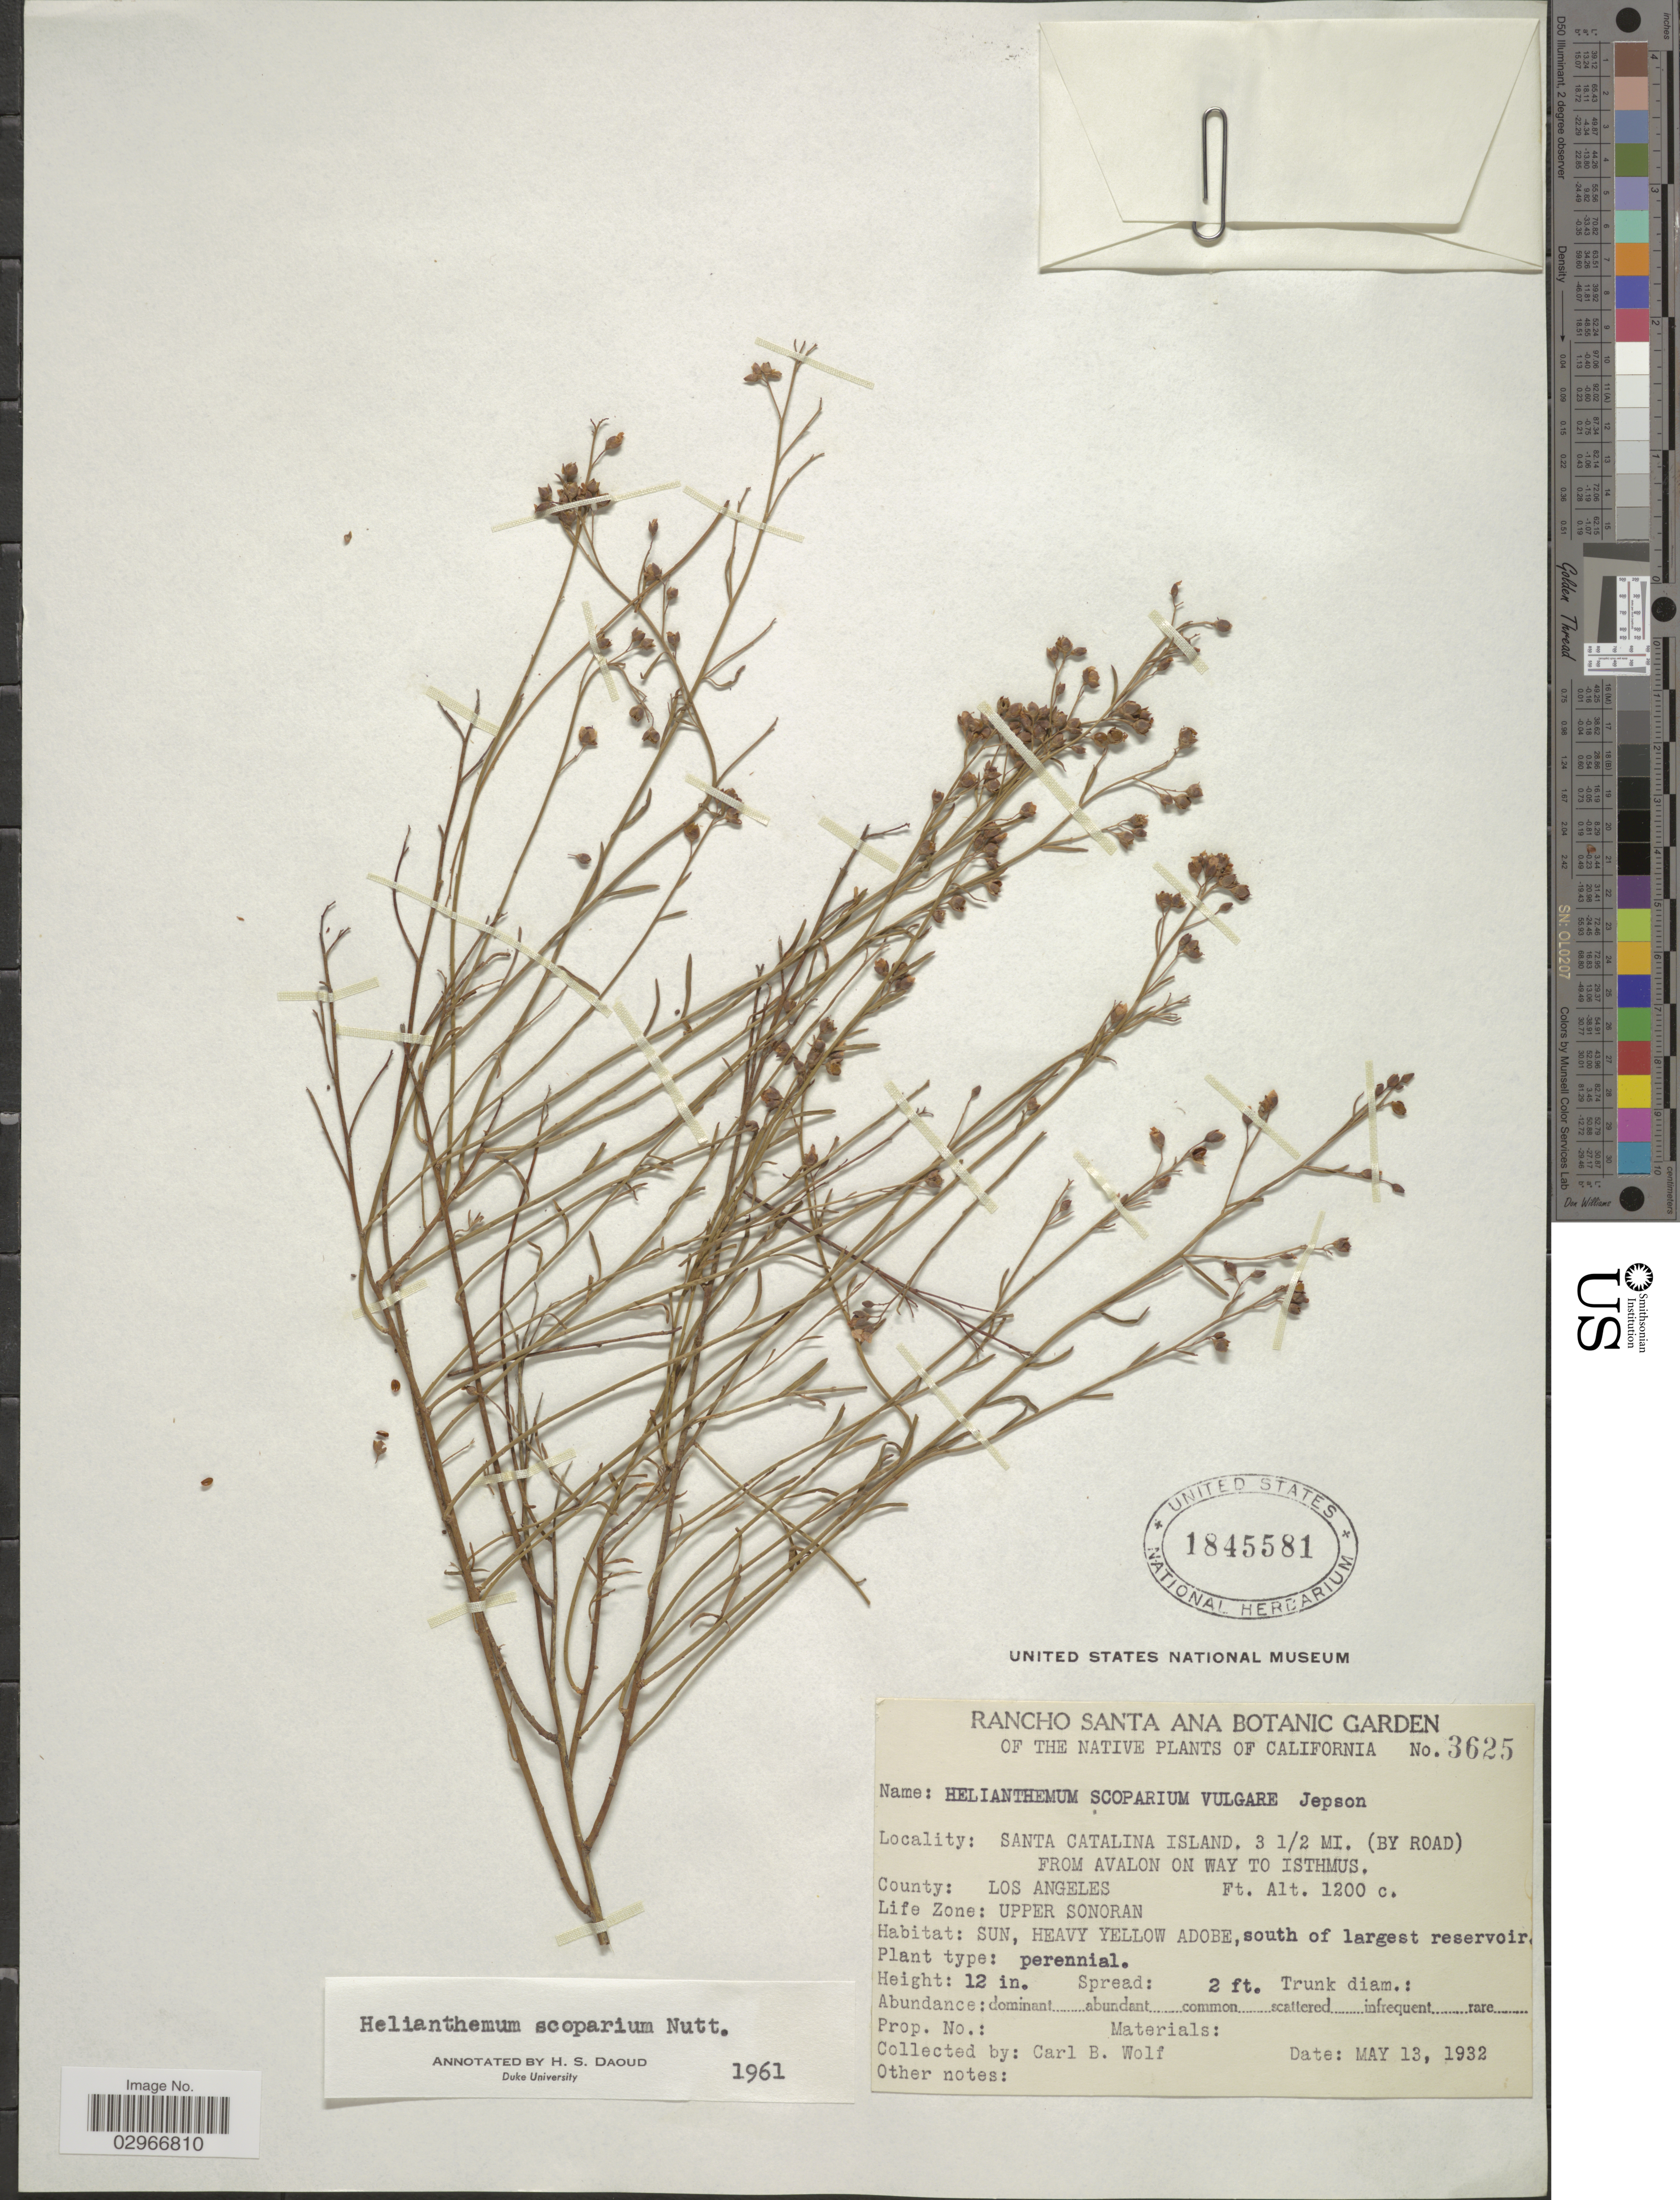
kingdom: Plantae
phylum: Tracheophyta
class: Magnoliopsida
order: Malvales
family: Cistaceae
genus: Helianthemum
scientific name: Helianthemum scoparium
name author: Nutt. ex Torr. & A. Gray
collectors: C. B. Wolf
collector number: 3625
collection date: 1932-05-13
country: United States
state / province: California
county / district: Los Angeles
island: Santa Catalina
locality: Santa Catalina Island. 3½ mi. (by road) from Avalon on way to Isthmus. County: Los Angeles.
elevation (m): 366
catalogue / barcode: US 1845581